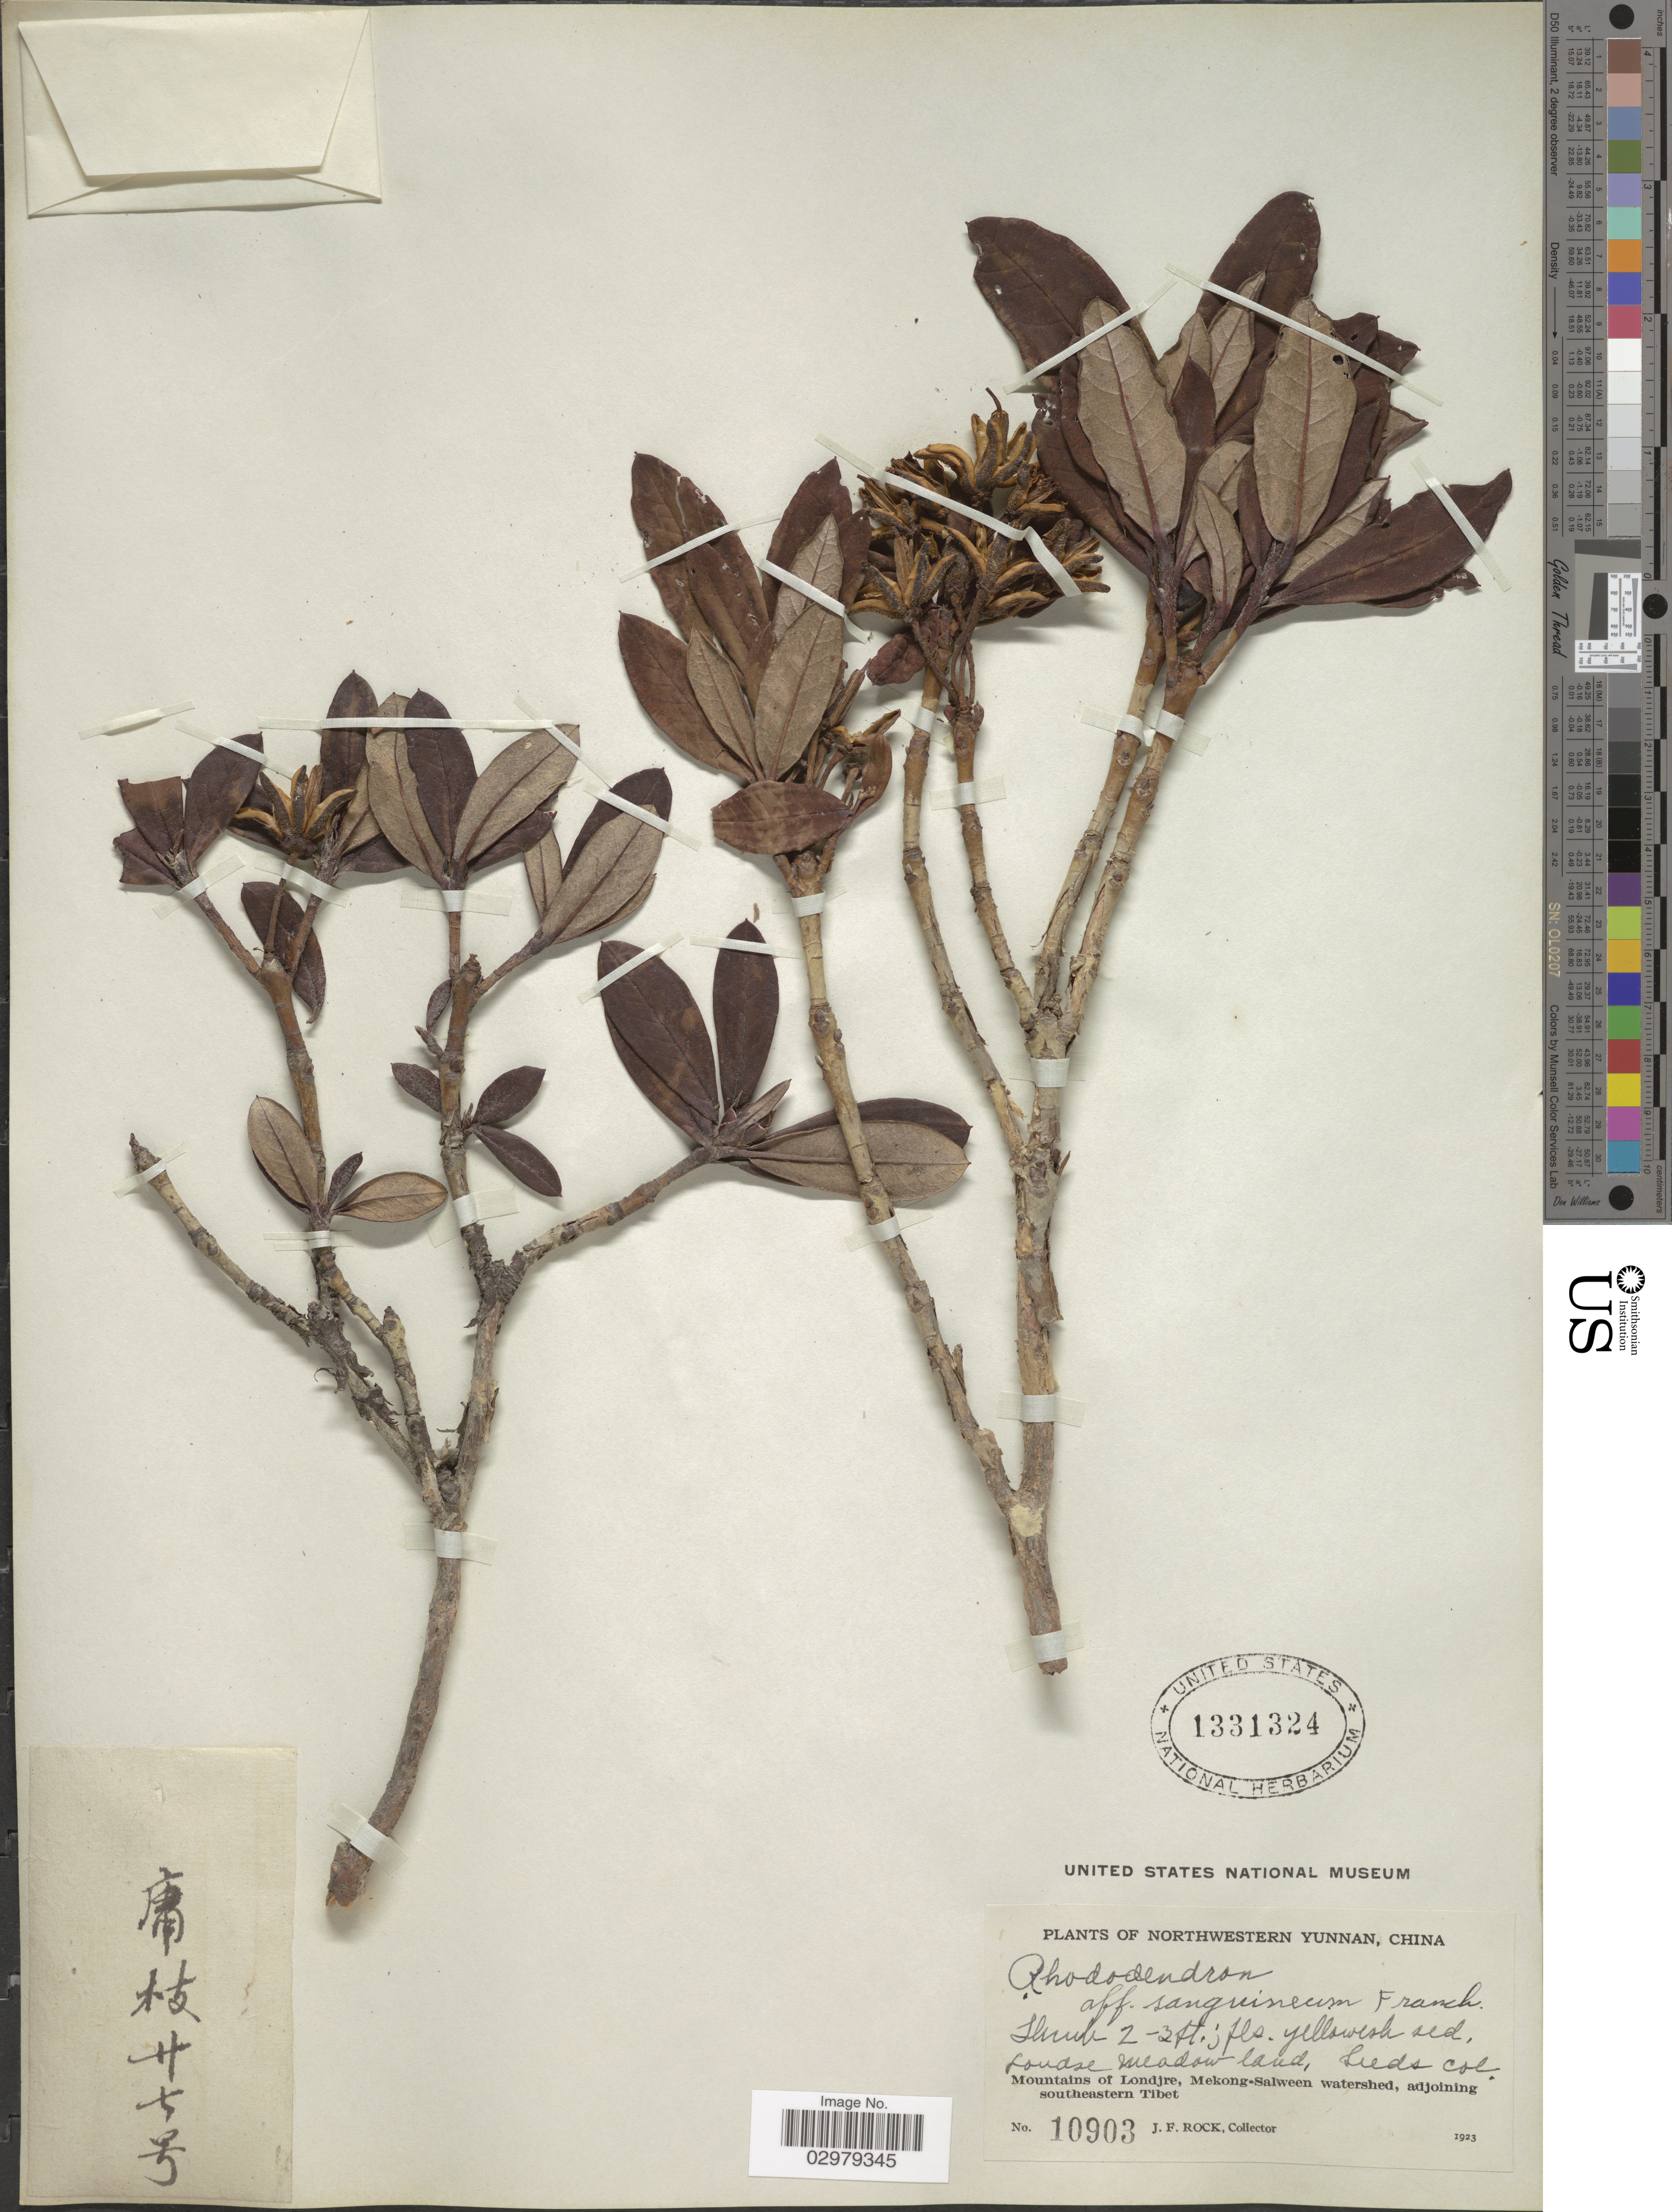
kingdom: Plantae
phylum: Tracheophyta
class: Magnoliopsida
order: Ericales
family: Ericaceae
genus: Rhododendron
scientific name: Rhododendron sp.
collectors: J. Rock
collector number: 10903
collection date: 1923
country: China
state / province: Yunnan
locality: Northwestern Yunnan. [unsure placement] Londre Meadow land. Mountains of Londjre, Mekong-Salween watershed, adjoining southeastern Tibet.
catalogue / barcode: US 1331324